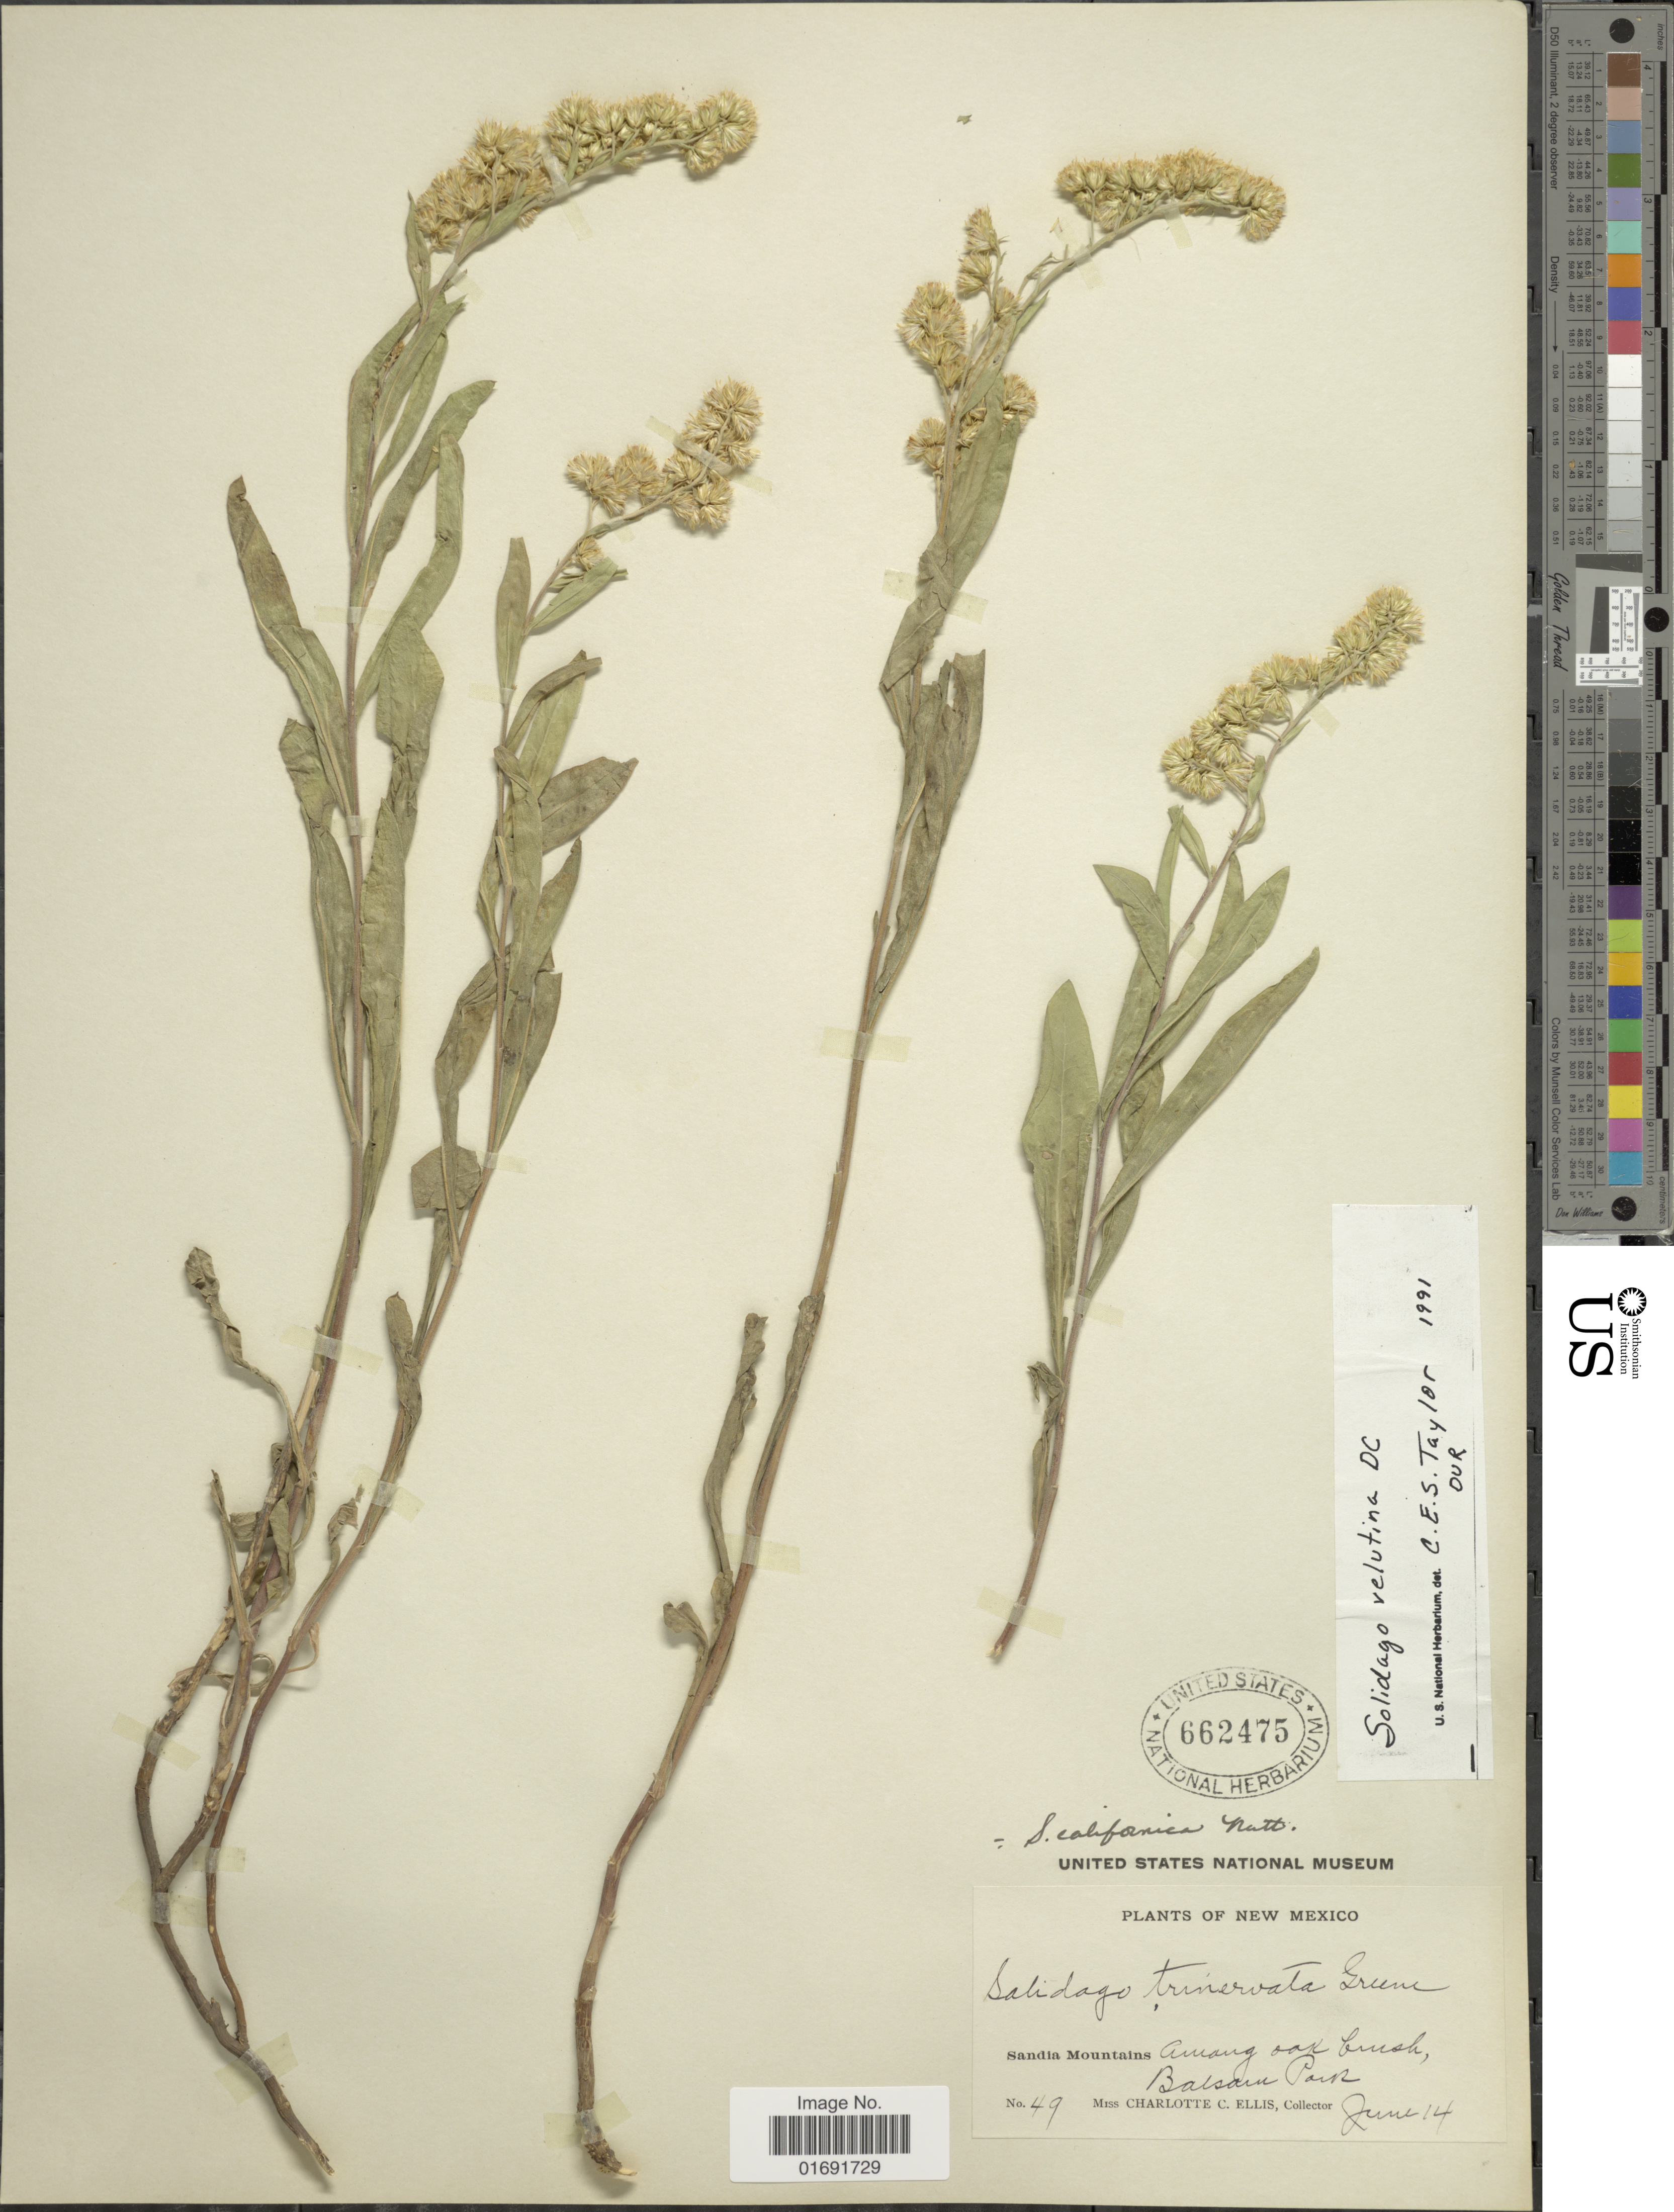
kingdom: Plantae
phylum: Tracheophyta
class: Magnoliopsida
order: Asterales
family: Asteraceae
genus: Solidago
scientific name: Solidago velutina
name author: DC.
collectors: C. C. Ellis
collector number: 49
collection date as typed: Transcribed d/m/y: /6/14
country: United States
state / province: New Mexico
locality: Sandia Mountains, among oak bush, Balsam Park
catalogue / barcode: US 662475